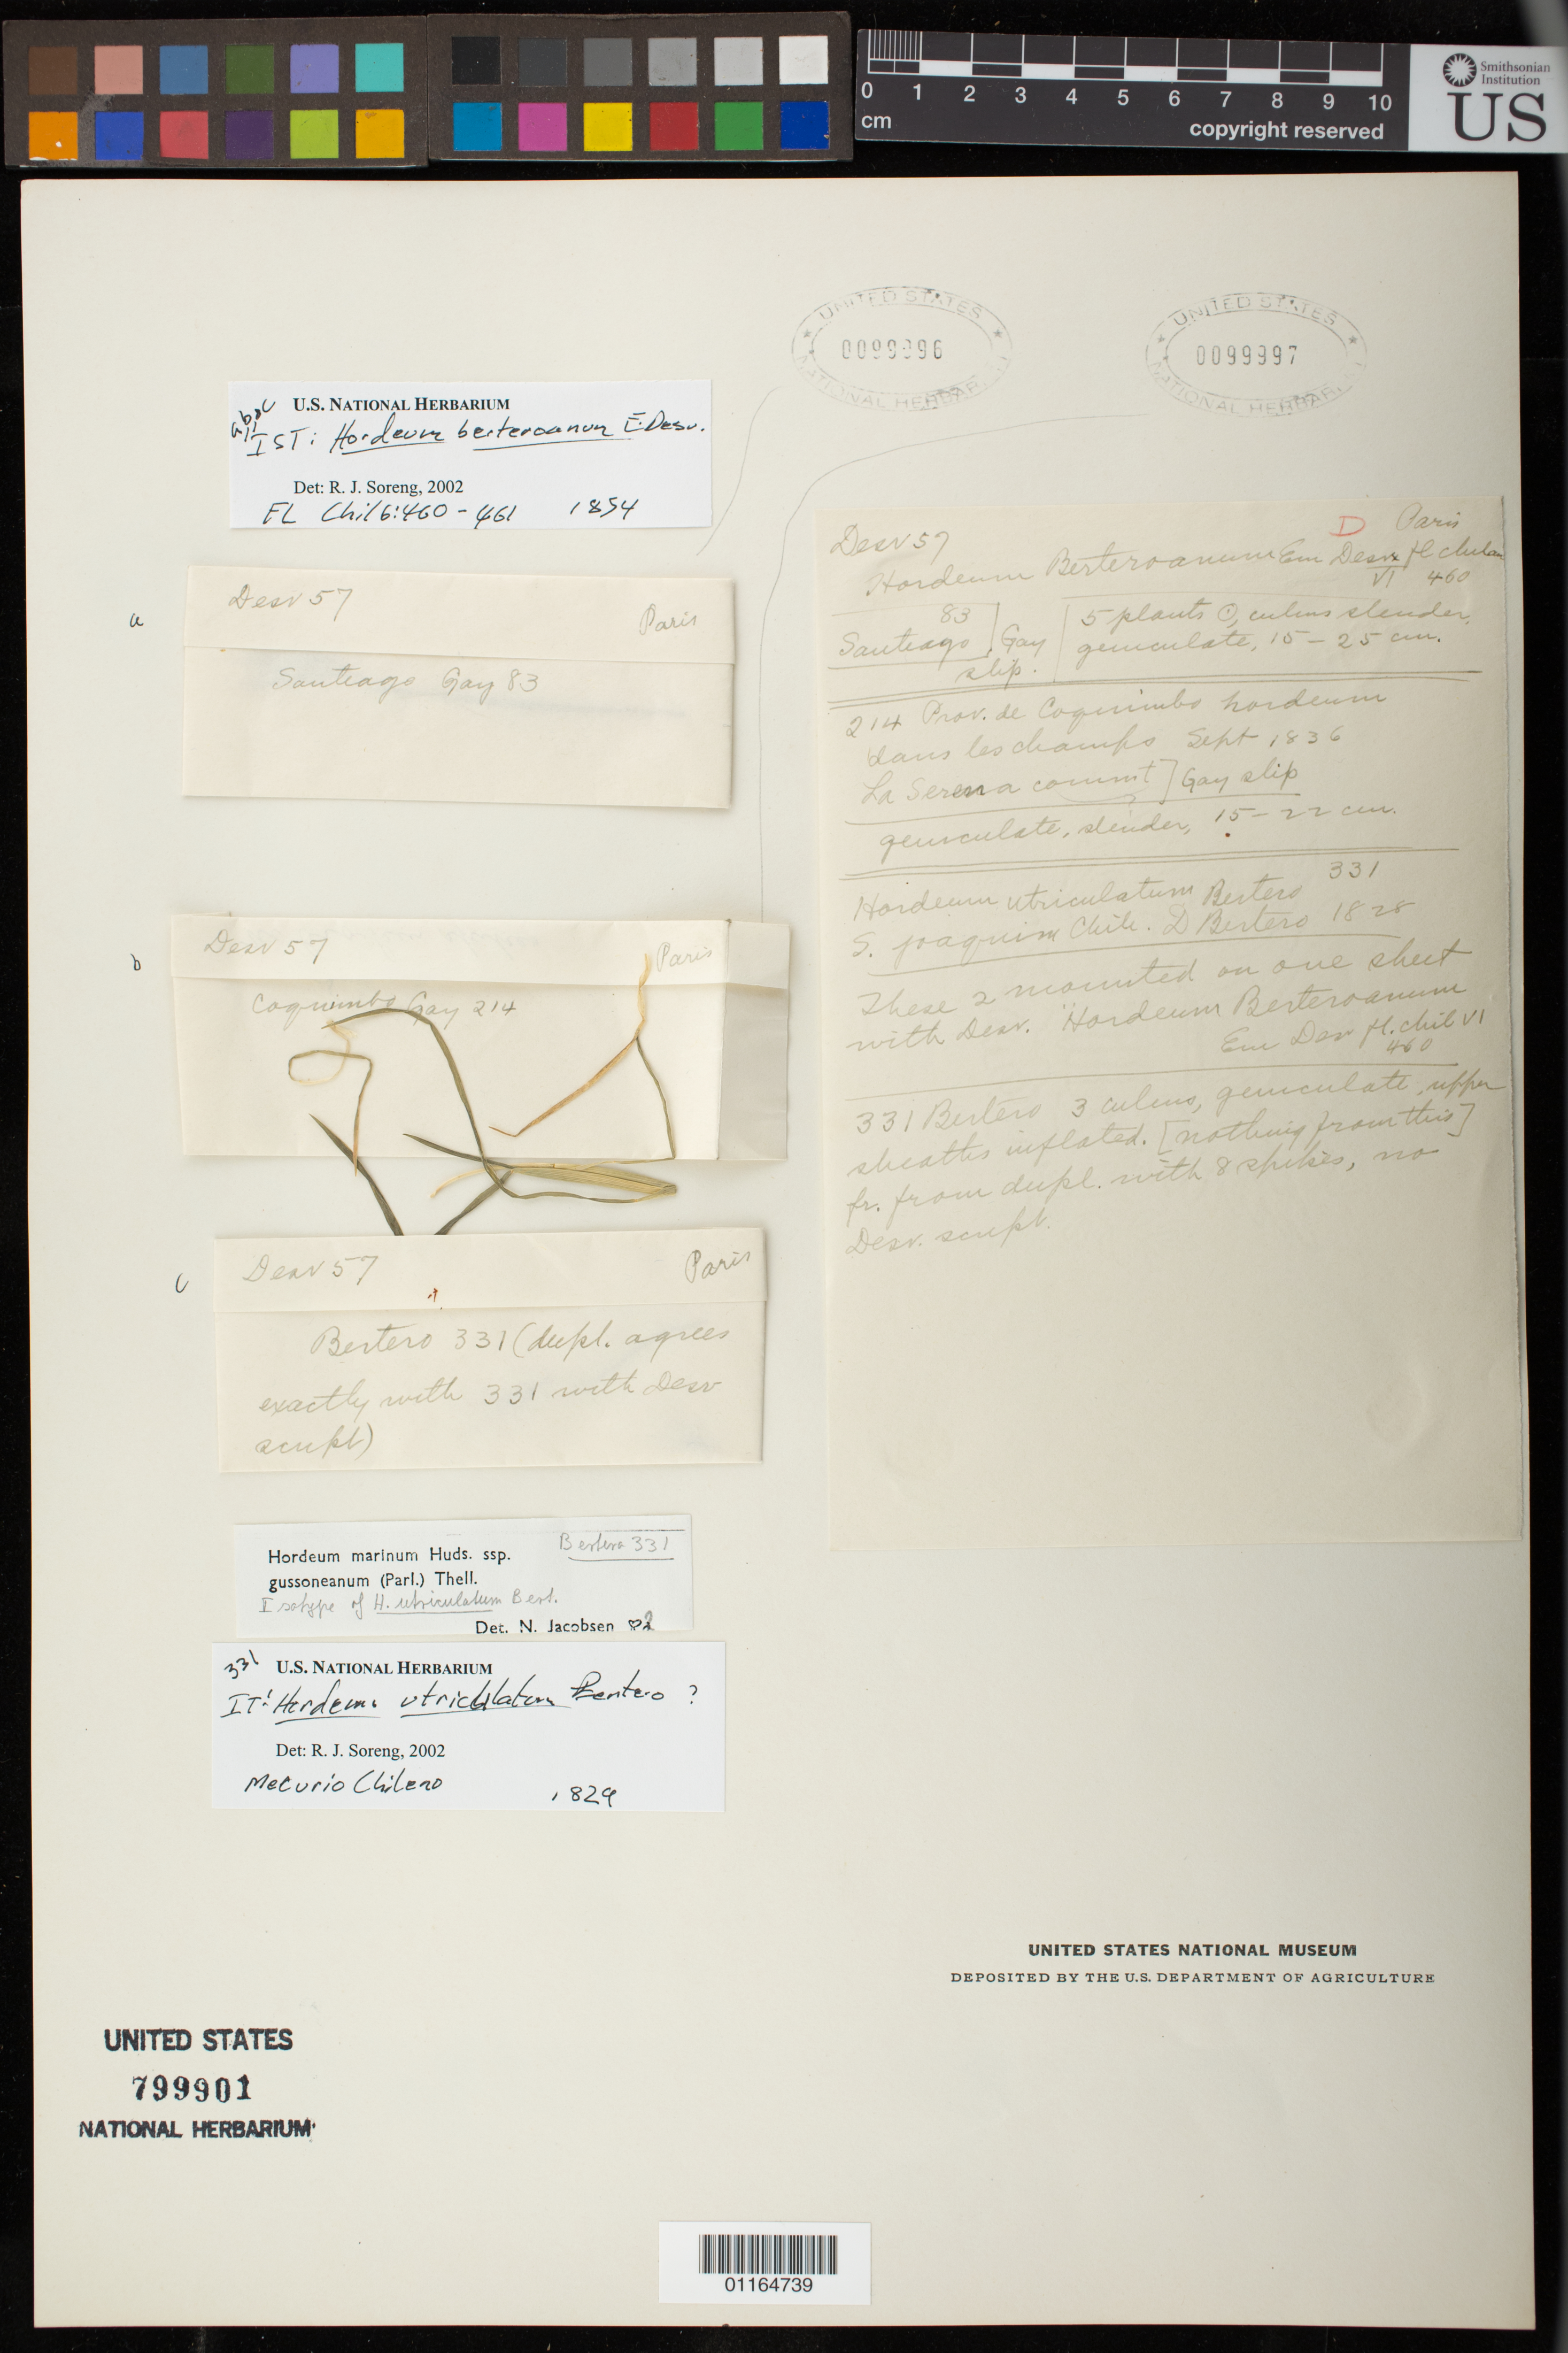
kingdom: Plantae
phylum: Tracheophyta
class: Liliopsida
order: Poales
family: Poaceae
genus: Hordeum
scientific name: Hordeum berteroanum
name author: É. Desv.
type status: Isosyntype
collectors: C. Gay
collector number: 214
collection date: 1836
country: Chile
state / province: Coquimbo (IV)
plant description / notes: Fragmentary material of type specimen(s) ex herb. Paris. 3 elements mounted on sheet, representing 2 different taxa (Hordeum berteroanum E. Desv., H. utriculatum Bertero); the Bertero element apparently represents a type of both names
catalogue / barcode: US 99997-3